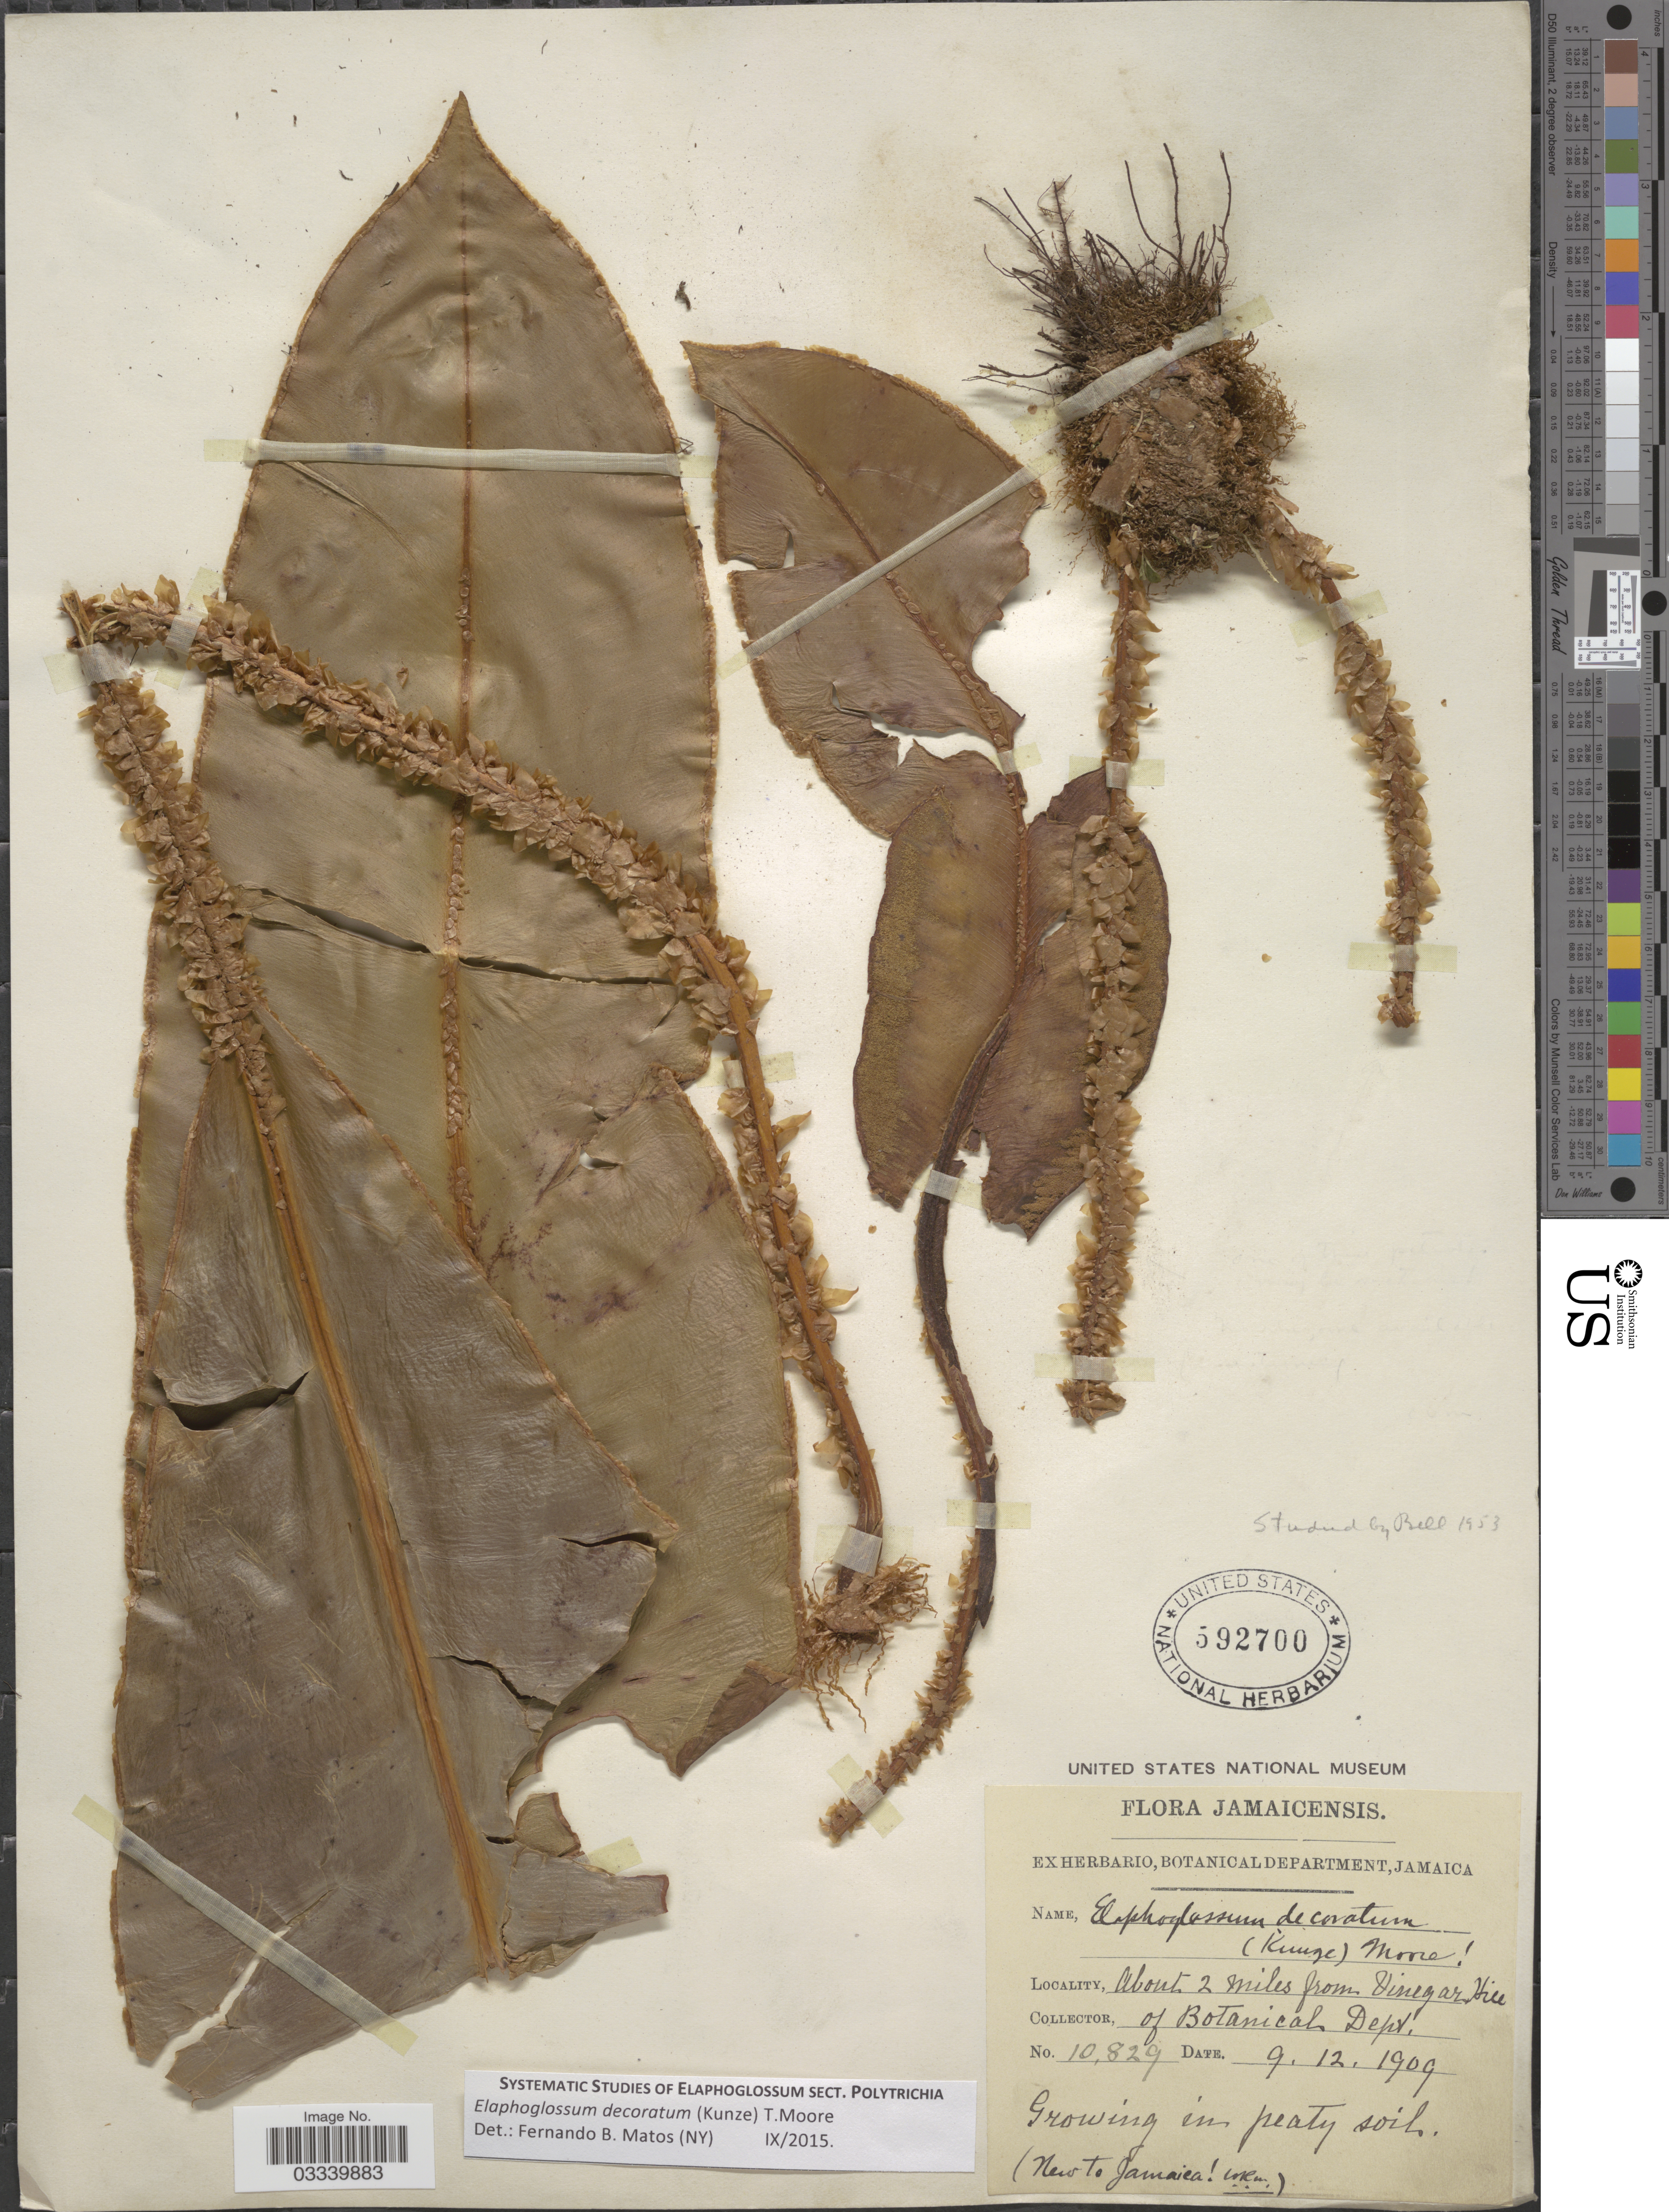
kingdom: Plantae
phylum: Tracheophyta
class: Polypodiopsida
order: Polypodiales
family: Dryopteridaceae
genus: Elaphoglossum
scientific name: Elaphoglossum decoratum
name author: (Kunze) T. Moore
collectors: ex herb. Bot. Department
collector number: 10829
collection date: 1909-12-09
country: Jamaica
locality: About 2 miles from Vinegar Hill.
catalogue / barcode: US 592700